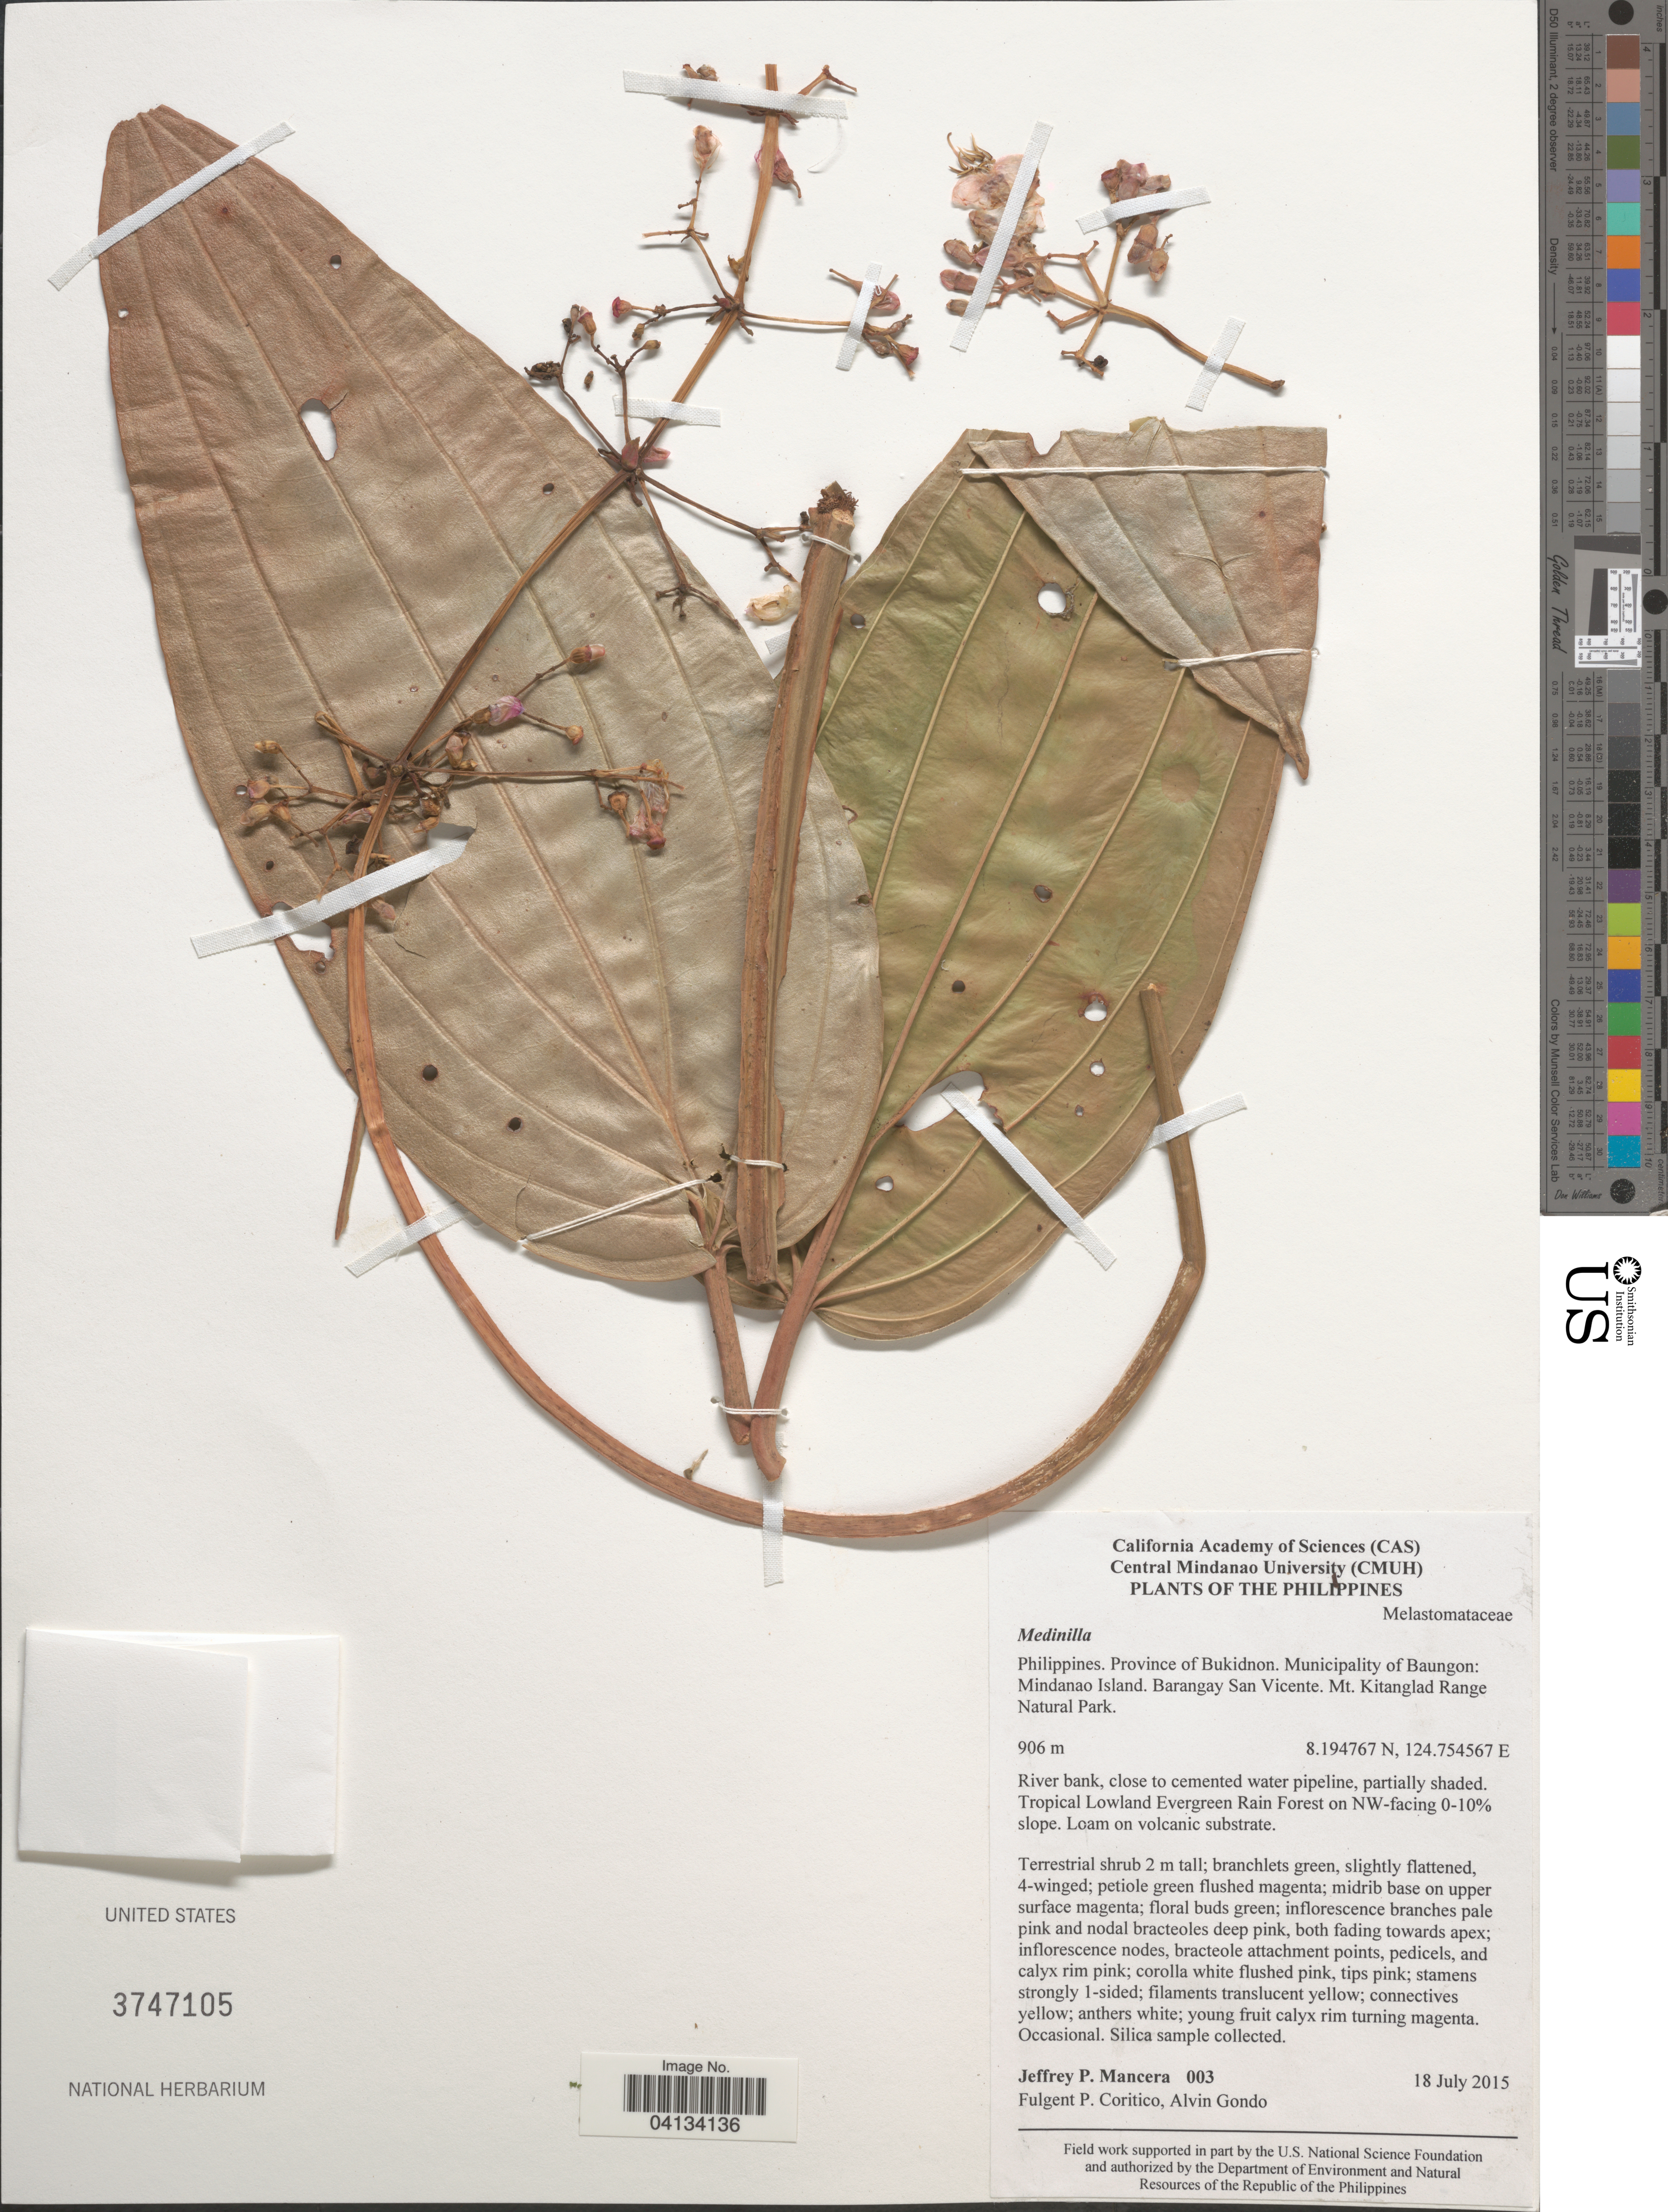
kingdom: Plantae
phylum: Tracheophyta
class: Magnoliopsida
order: Myrtales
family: Melastomataceae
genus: Medinilla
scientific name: Medinilla sp.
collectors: J. Mancera, F. Coritico & A. Gondo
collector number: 003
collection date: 2015-07-18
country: Philippines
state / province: Northern Mindanao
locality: Province of Bukidnon. Municipality of Baungon: Mindanao Island. Barangay San Vicente. Mt. Kitanglad Range Natural Park. Tropical Lowland Evergreen Rain Forest on NW-facing 0-10% slope.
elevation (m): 906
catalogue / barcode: US 3747105